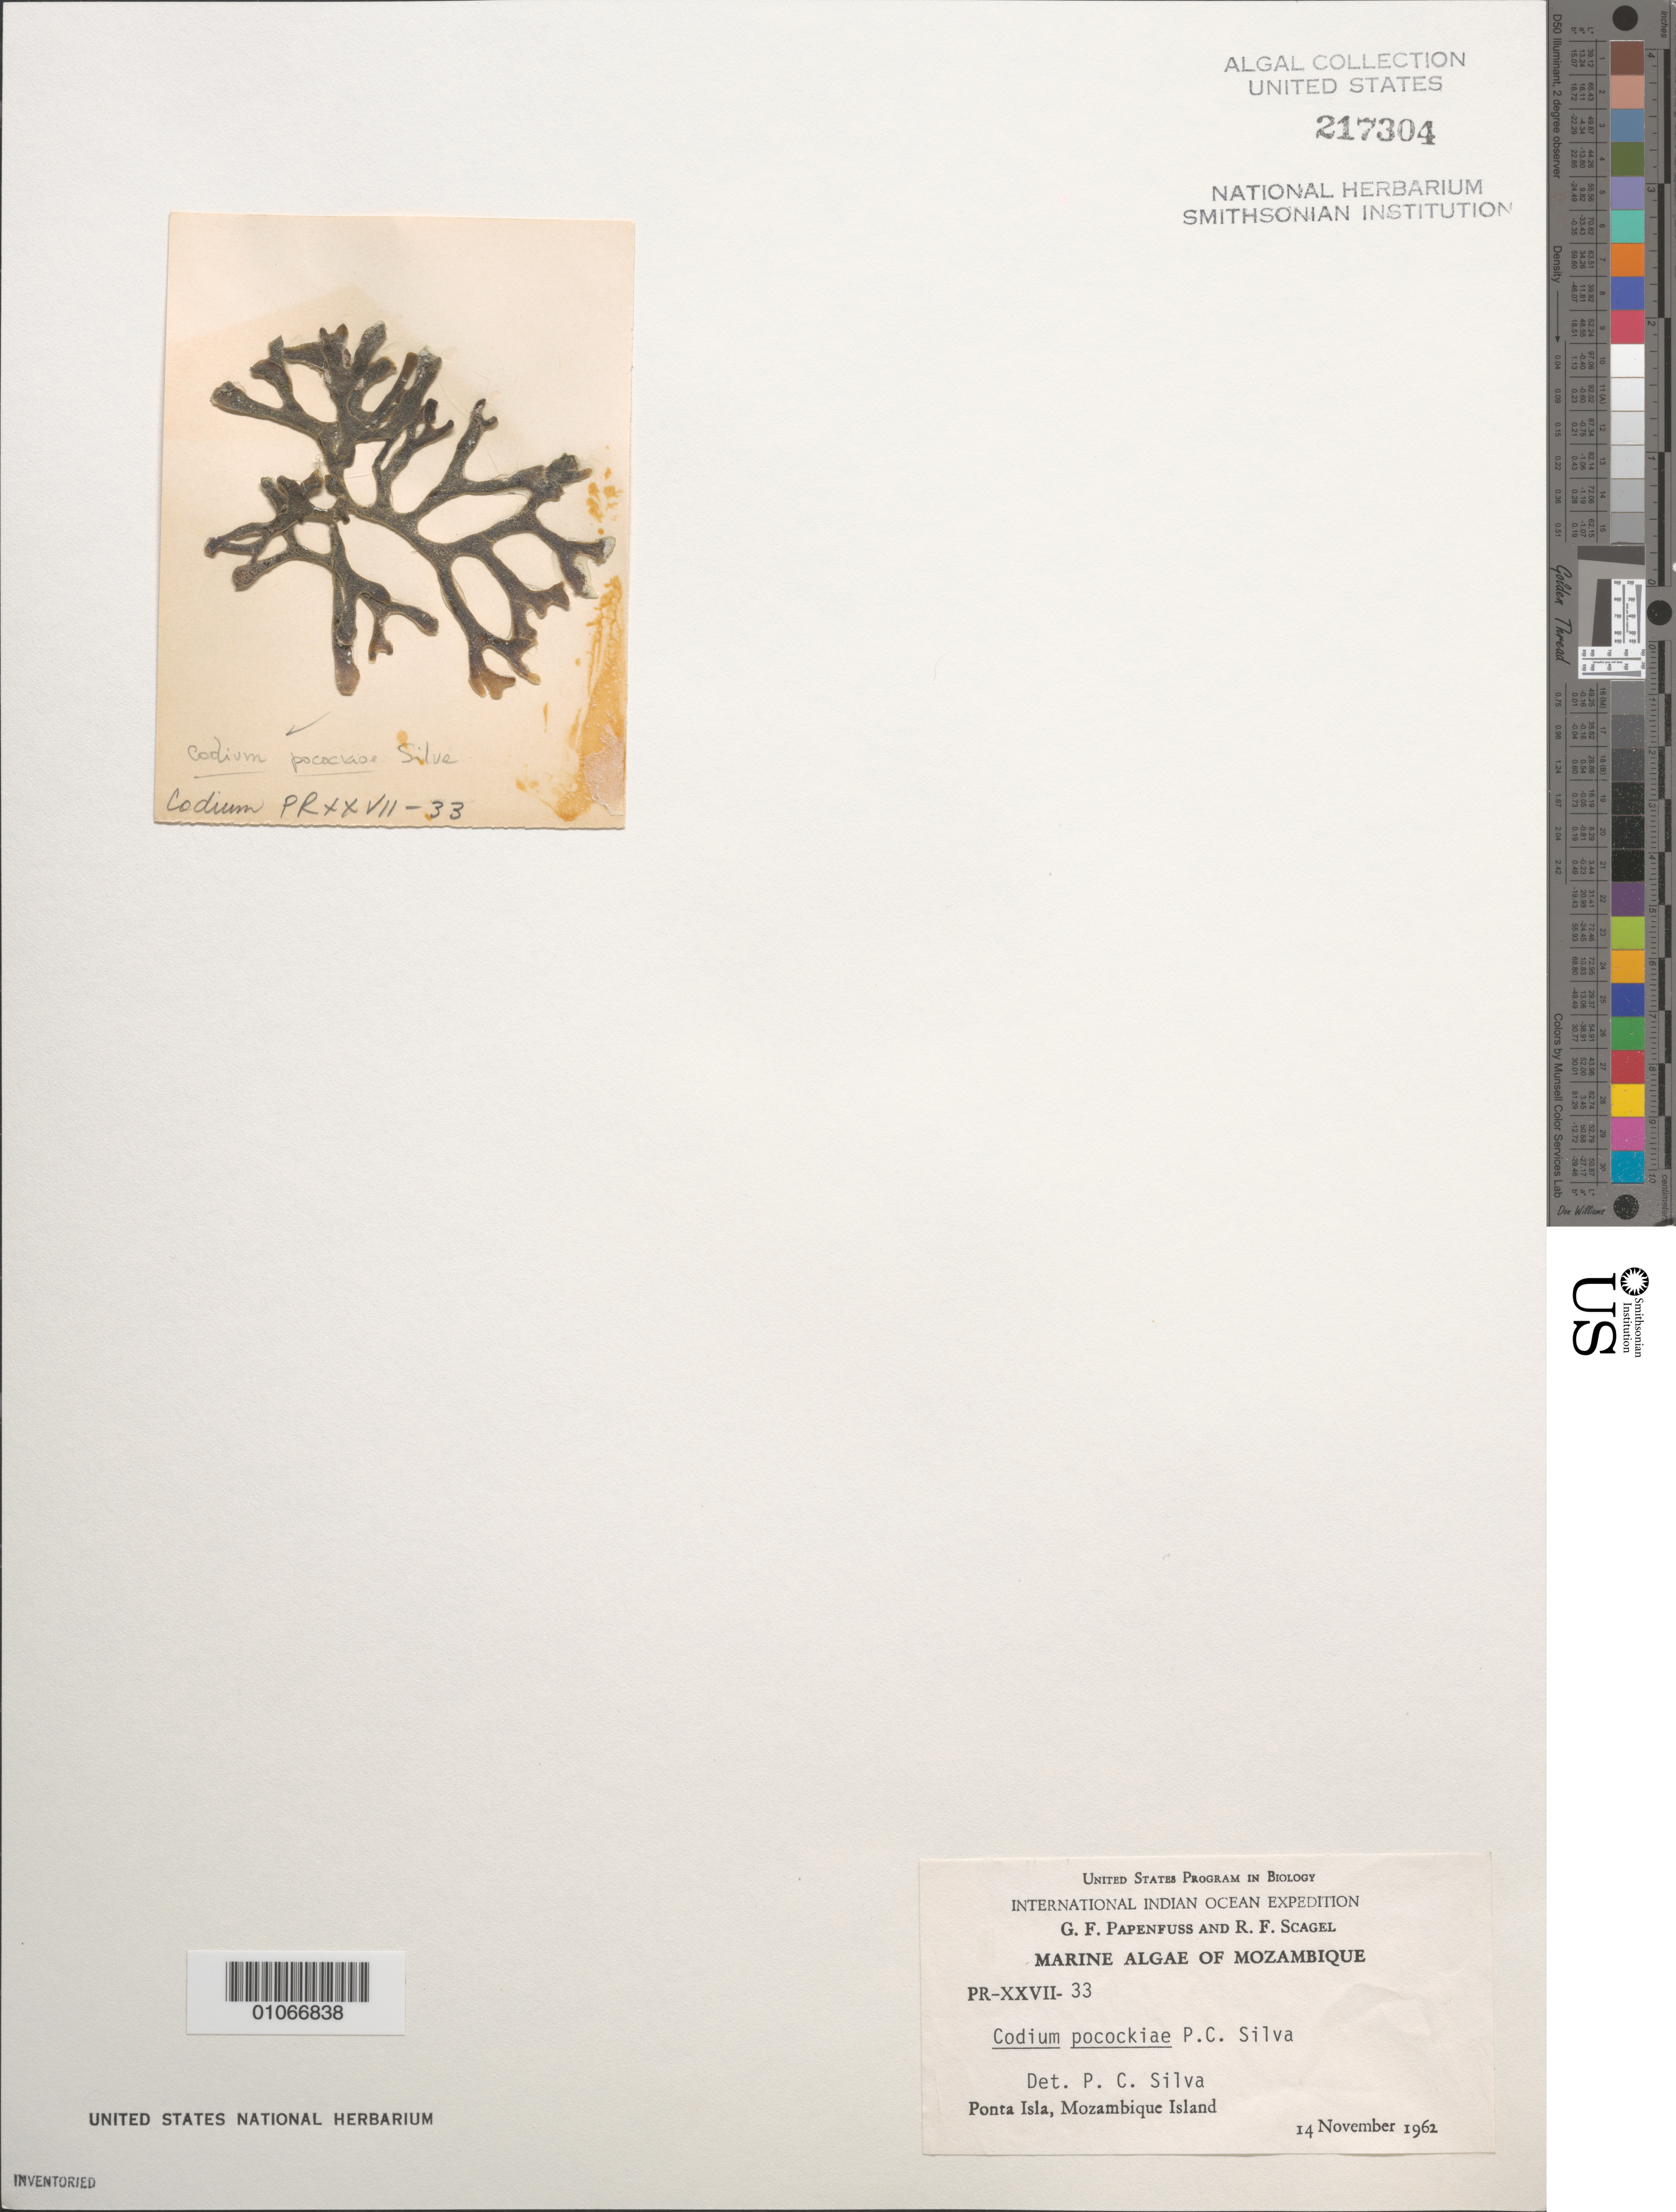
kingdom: Plantae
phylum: Chlorophyta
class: Ulvophyceae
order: Bryopsidales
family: Codiaceae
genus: Codium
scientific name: Codium pocockiae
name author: P.C. Silva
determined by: Silva, P. C.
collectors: G. Papenfuss & R. F. Scagel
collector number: PR-XXVII-33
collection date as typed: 14 Nov 1962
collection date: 1962-11-14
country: Mozambique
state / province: Nampula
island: Mozambique Island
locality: Ponta Isla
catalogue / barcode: US 217304